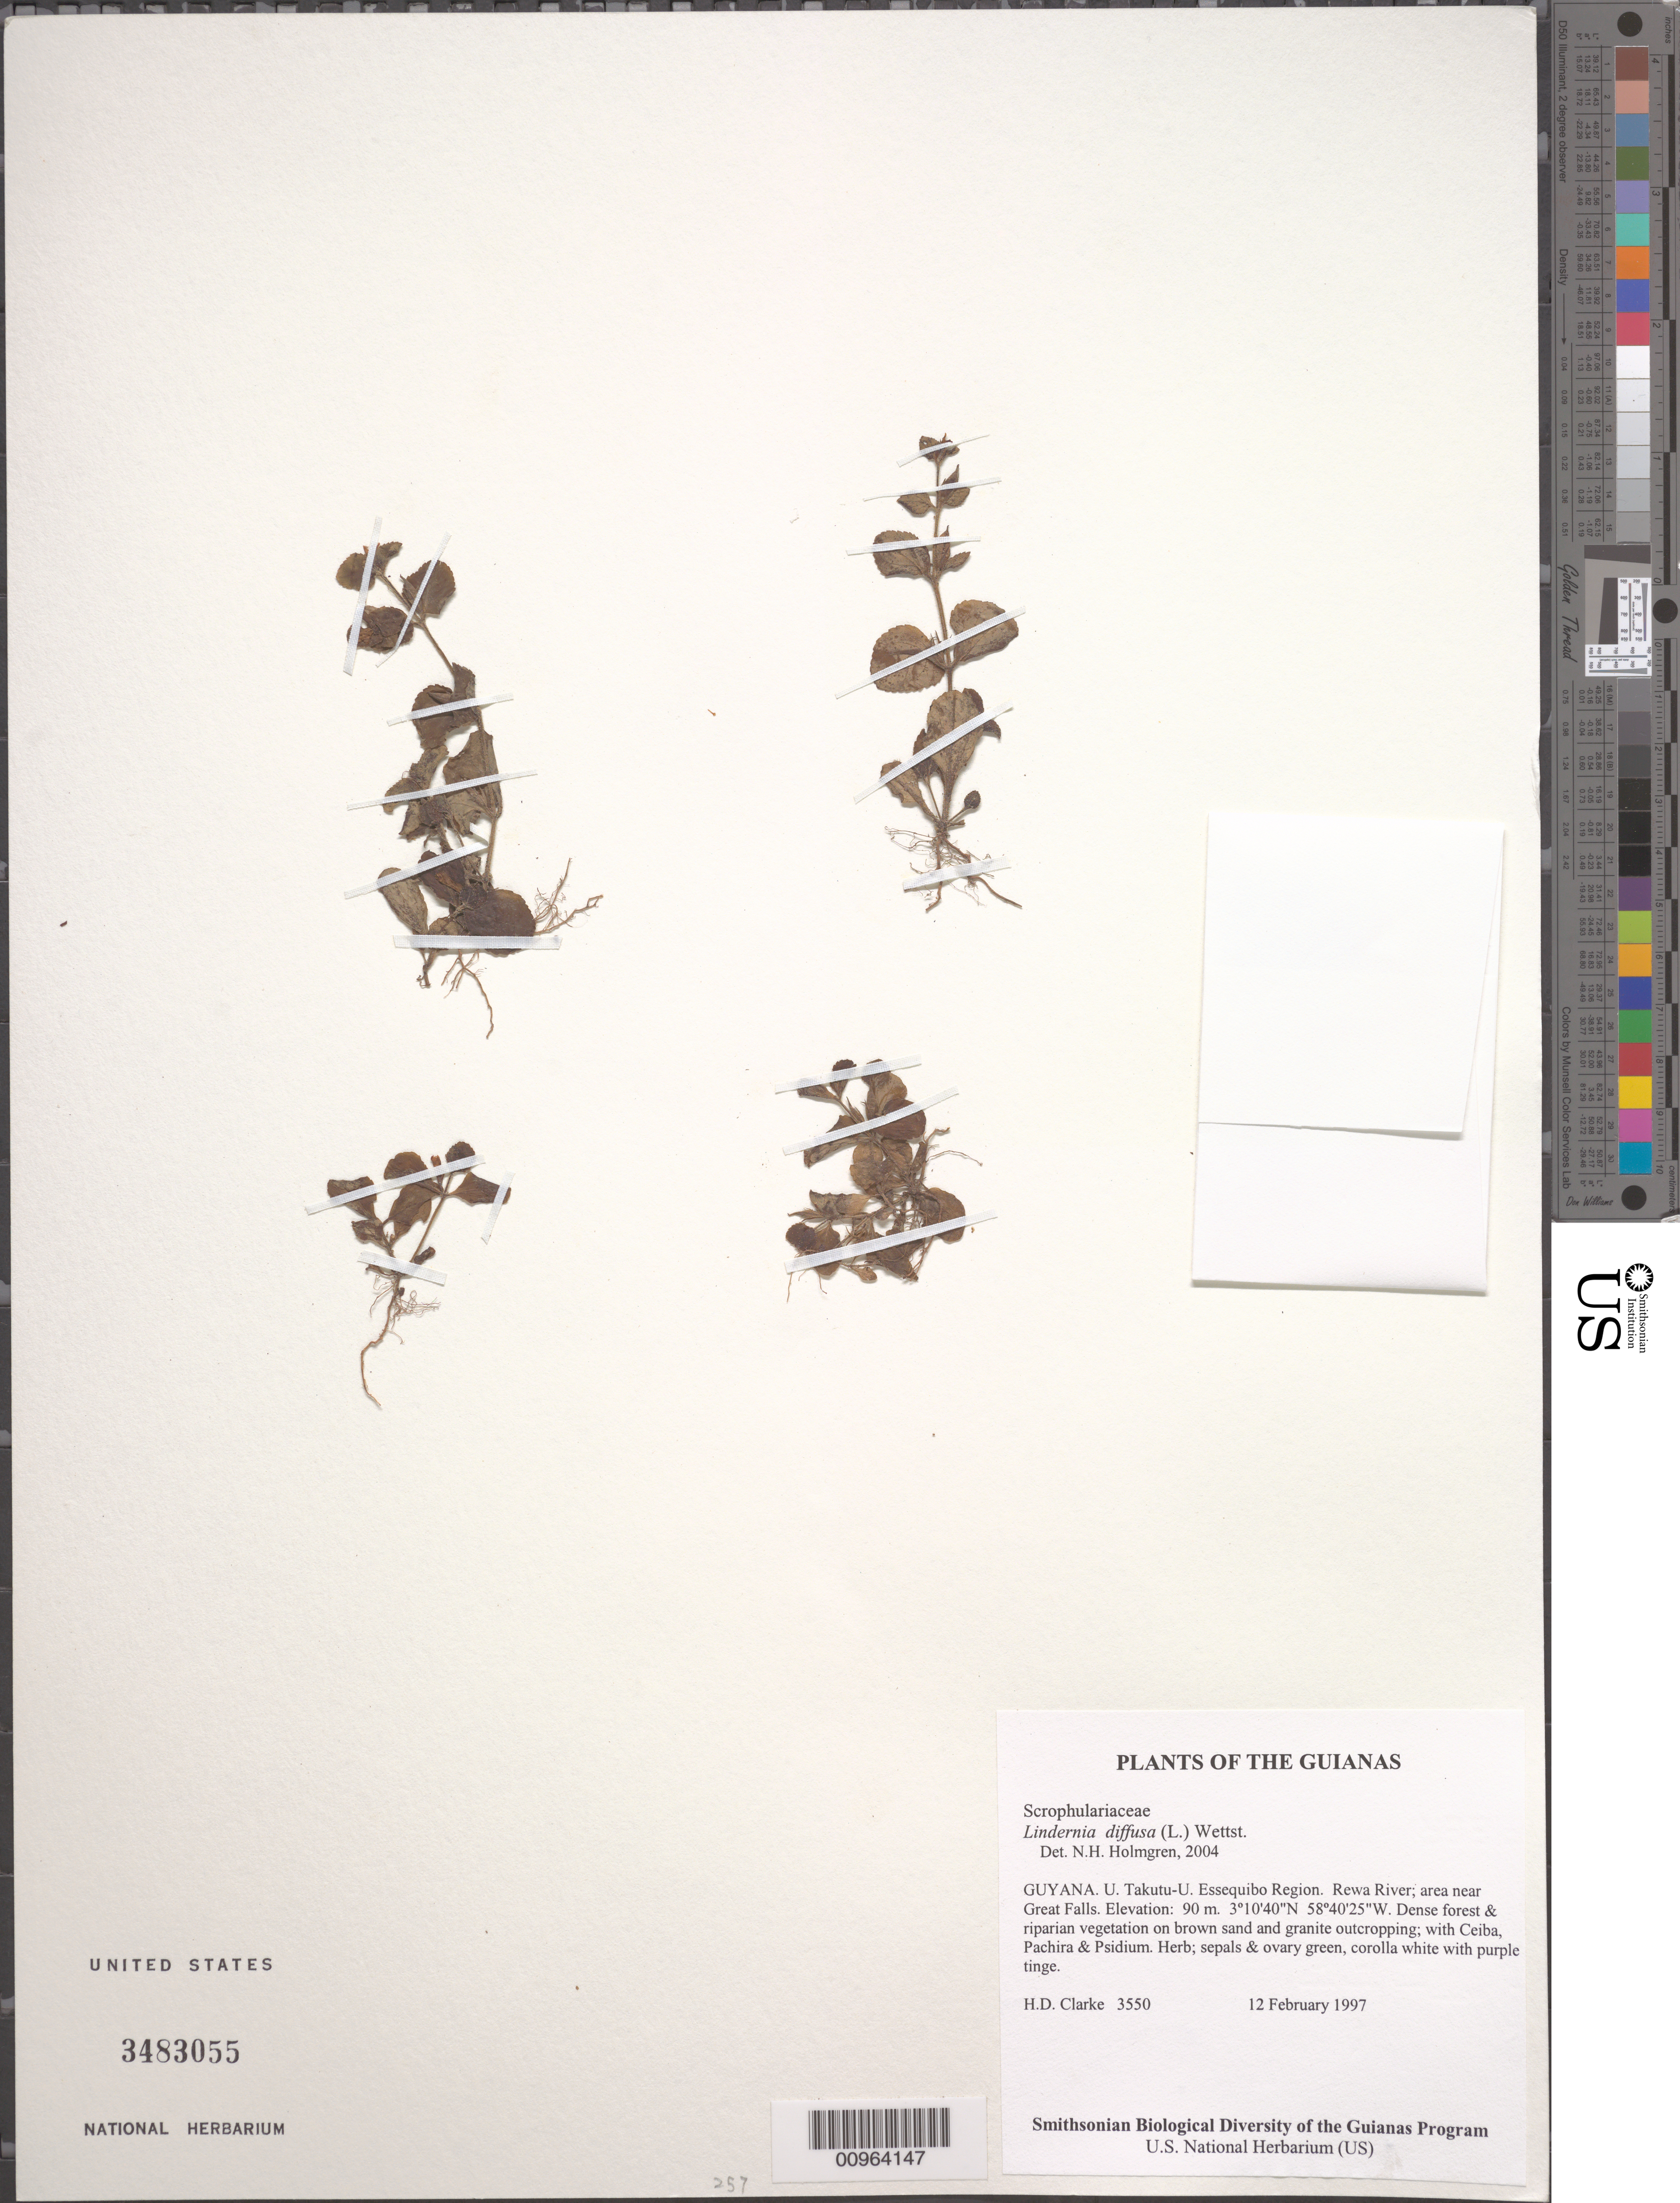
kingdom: Plantae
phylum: Tracheophyta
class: Magnoliopsida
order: Lamiales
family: Linderniaceae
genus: Lindernia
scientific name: Lindernia diffusa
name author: (L.) Wettst.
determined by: Holmgren, N. H., (NY), New York Botanical Garden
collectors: H. D. Clarke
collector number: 3550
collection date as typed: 12 February 1997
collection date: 1997-02-12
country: Guyana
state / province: U. Takutu-U. Essequibo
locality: Rewa River; area near Great Falls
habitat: Dense forest & riparian vegetation on brown sand and granite outcropping; with Ceiba, Pachira & Psidium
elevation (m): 90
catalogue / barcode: US 3483055